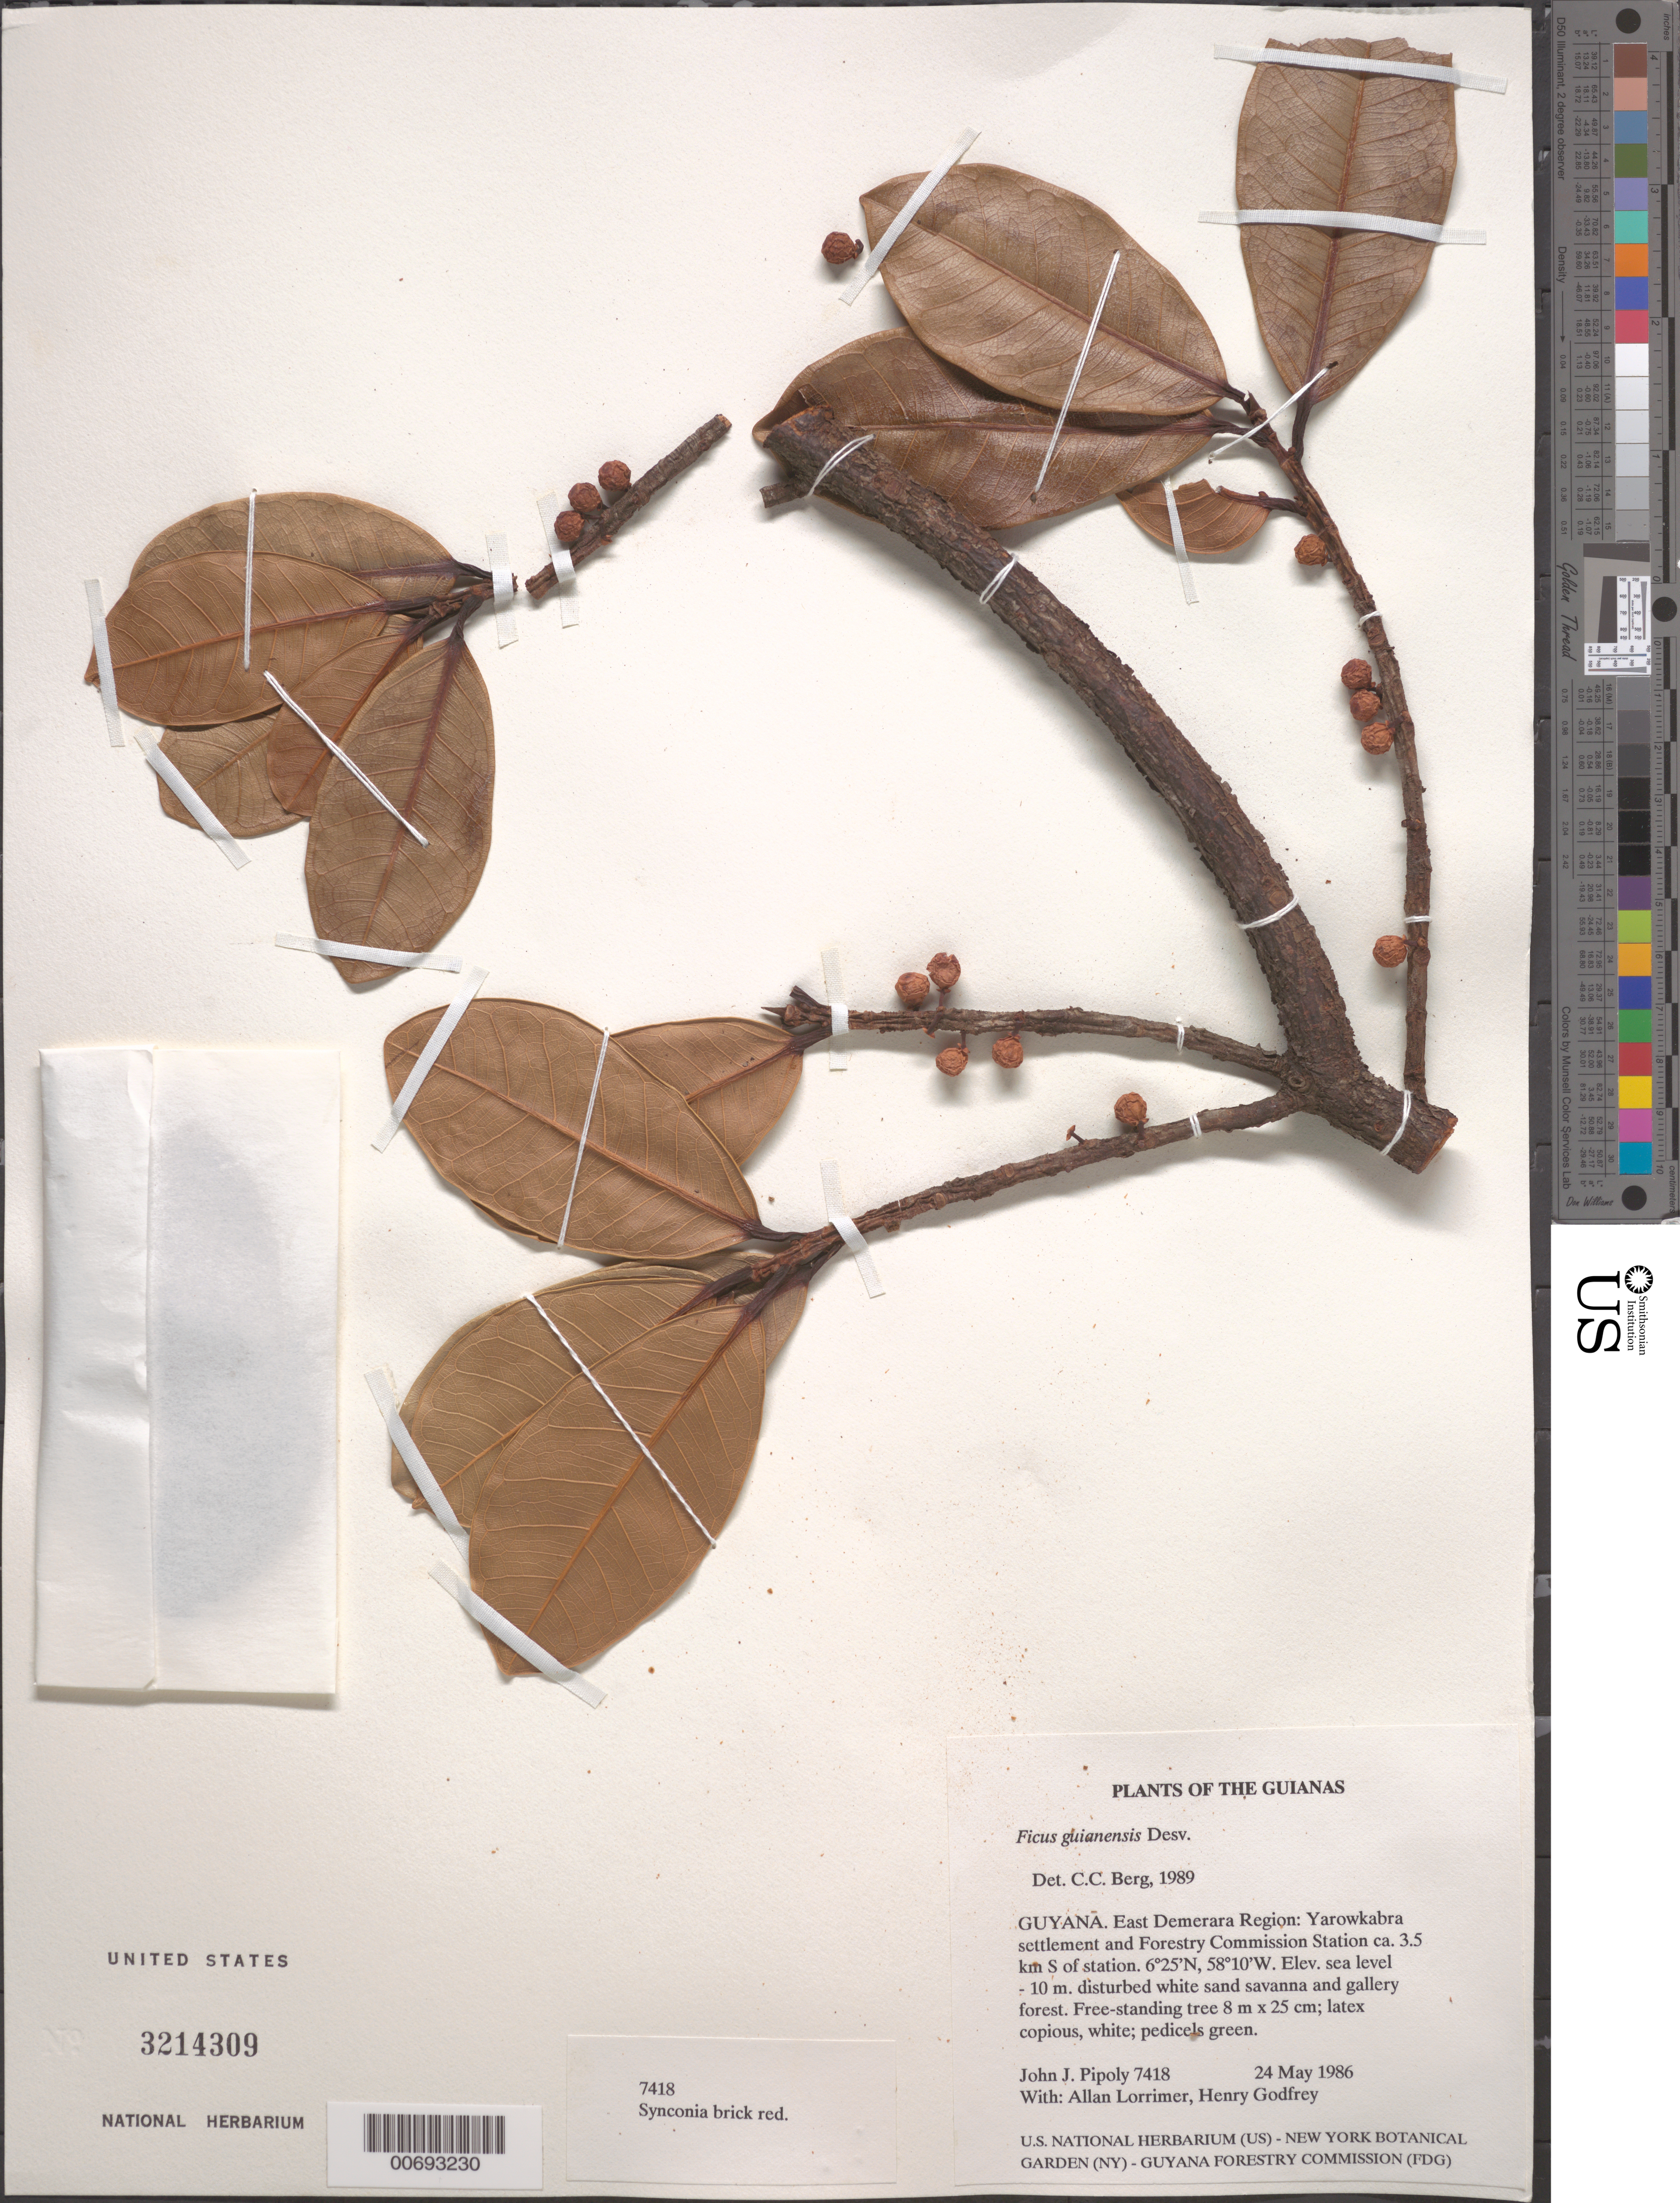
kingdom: Plantae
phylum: Tracheophyta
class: Magnoliopsida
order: Rosales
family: Moraceae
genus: Ficus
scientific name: Ficus guianensis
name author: Desv. ex Ham.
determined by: Berg, C. C.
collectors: J. J. Pipoly, A. Lorrimer & H. Godfrey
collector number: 7418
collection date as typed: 24 May 1986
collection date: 1986-05-24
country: Guyana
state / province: Demerara-Mahaica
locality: Yarowkabra settlement and Forestry Commission Station ca. 3.5 km S of station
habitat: Disturbed white sand savanna and gallery forest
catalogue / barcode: US 3214309